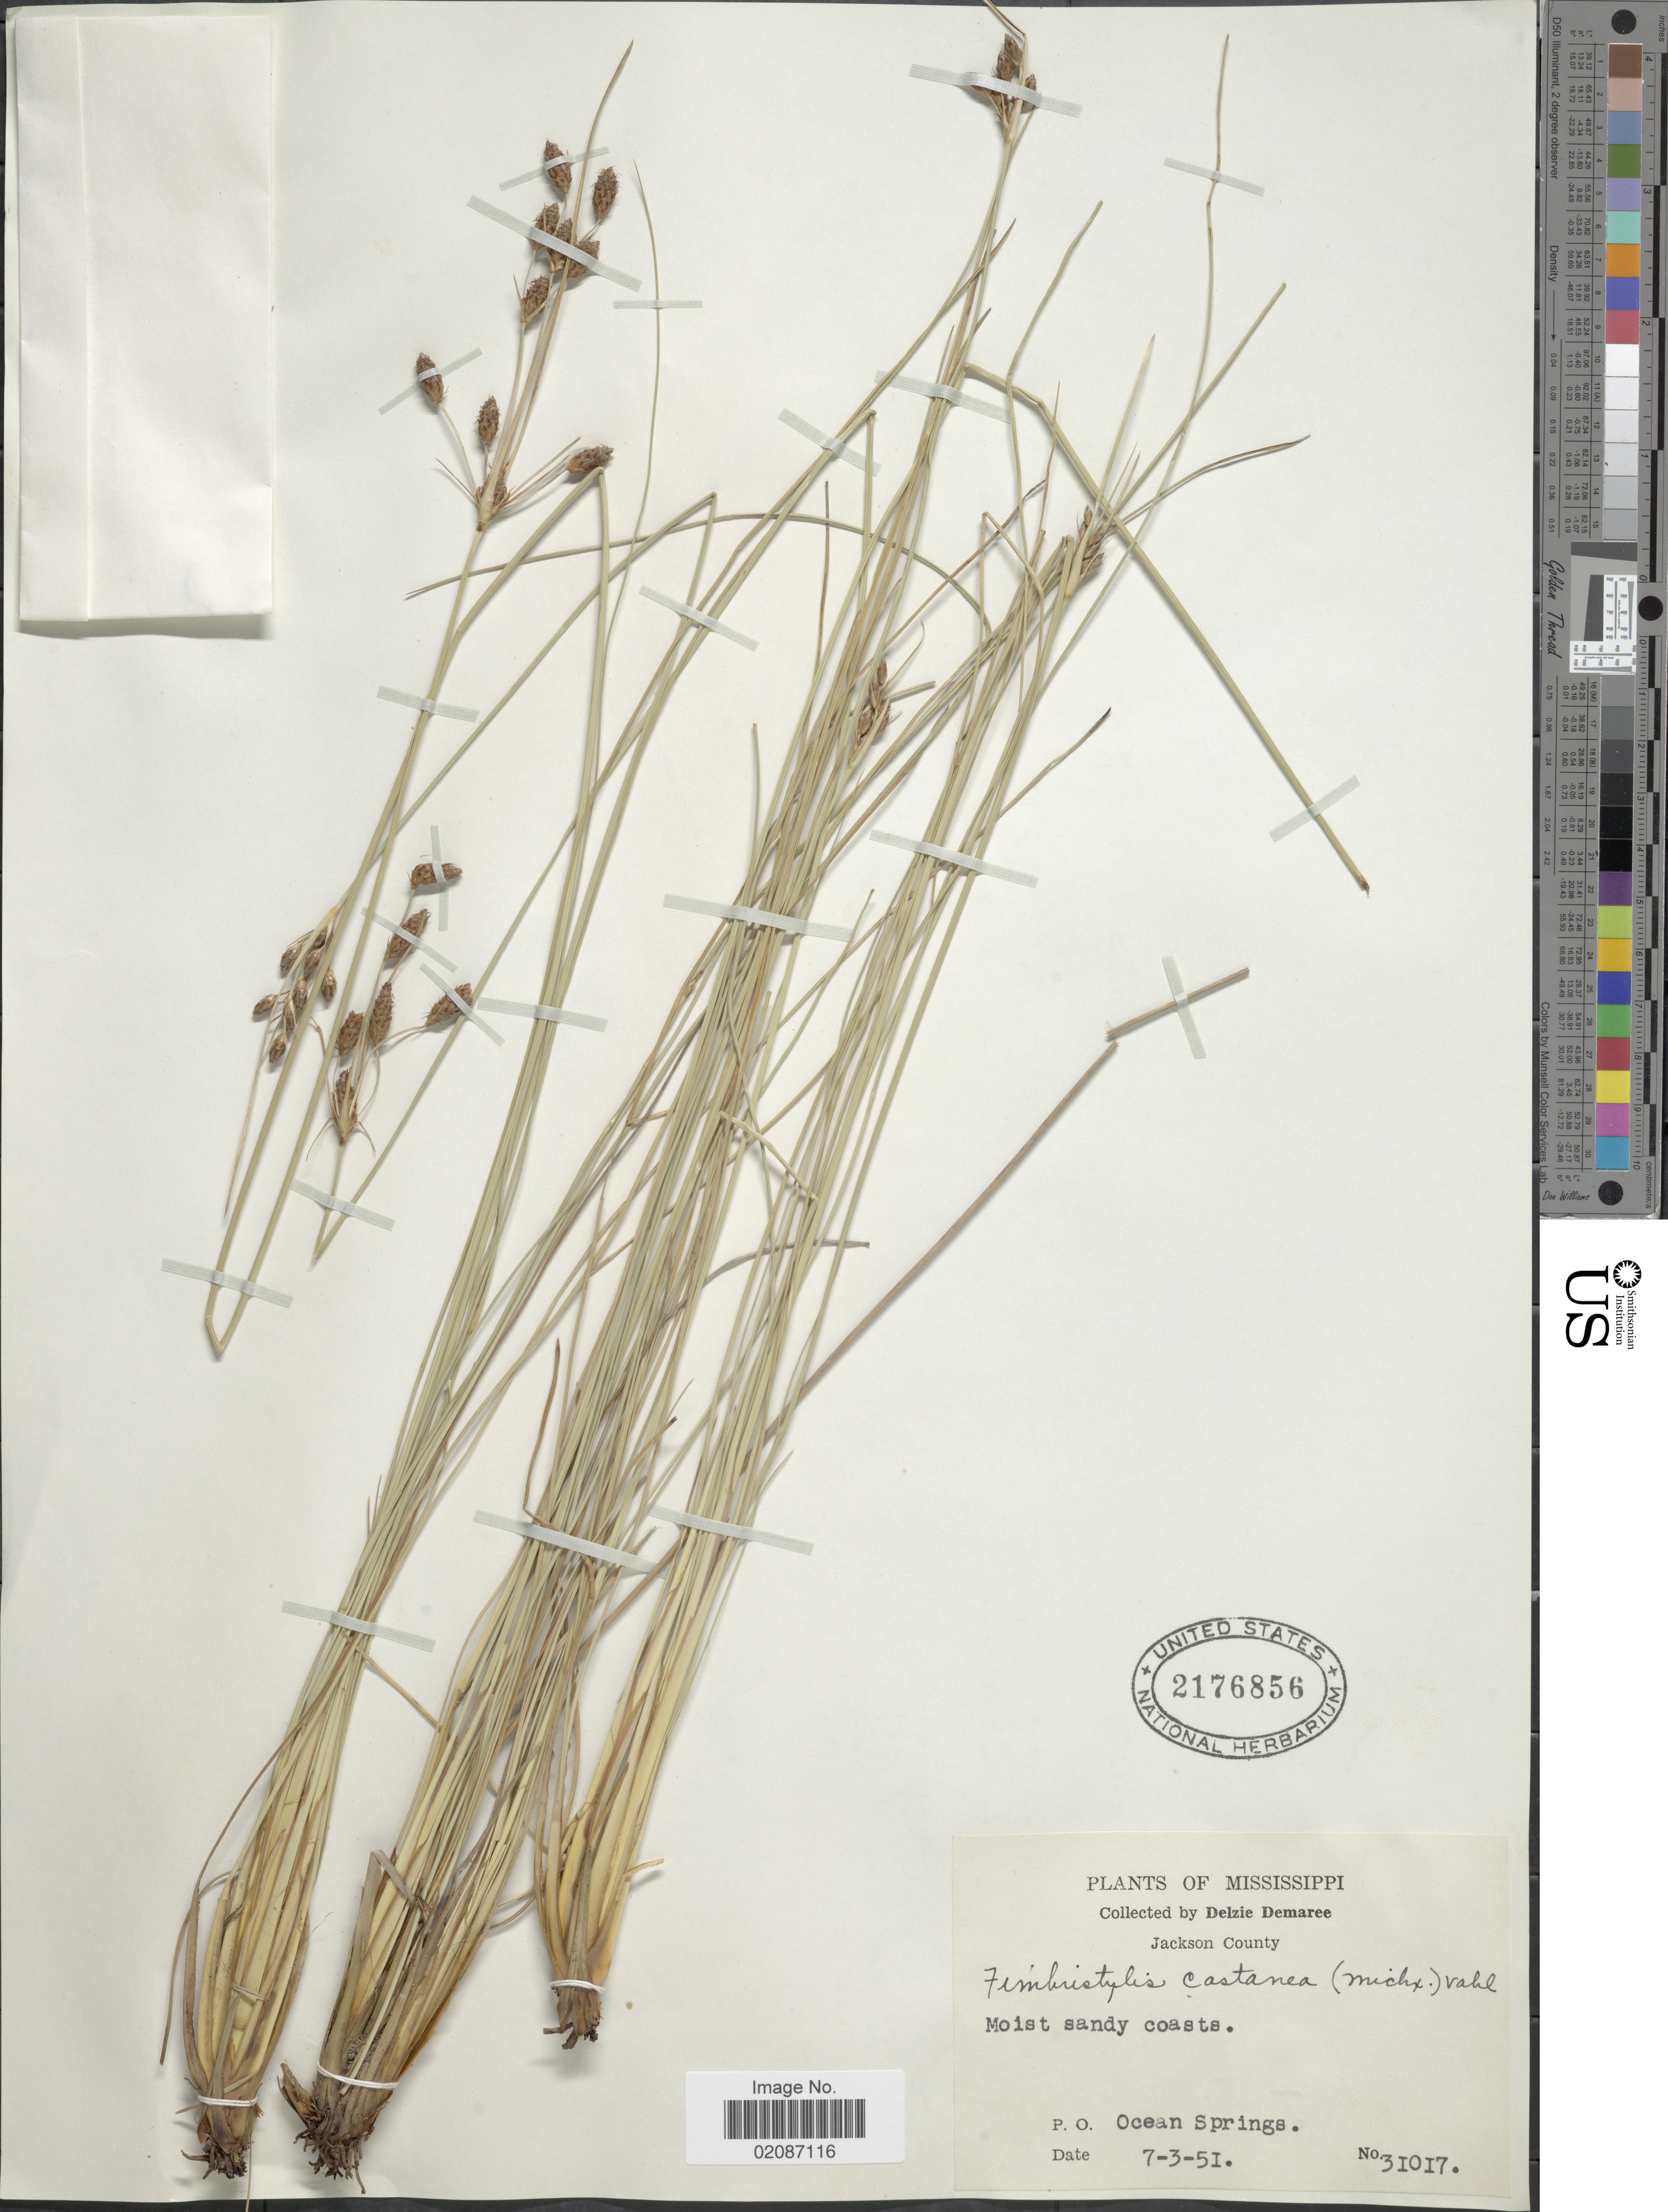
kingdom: Plantae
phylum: Tracheophyta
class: Liliopsida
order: Poales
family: Cyperaceae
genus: Fimbristylis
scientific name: Fimbristylis puberula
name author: (Michx.) Vahl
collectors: D. Demaree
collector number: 31017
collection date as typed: Transcribed d/m/y: 3/7/51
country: United States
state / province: Mississippi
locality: Jackson County, P.O. Ocean Springs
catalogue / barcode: US 2176856